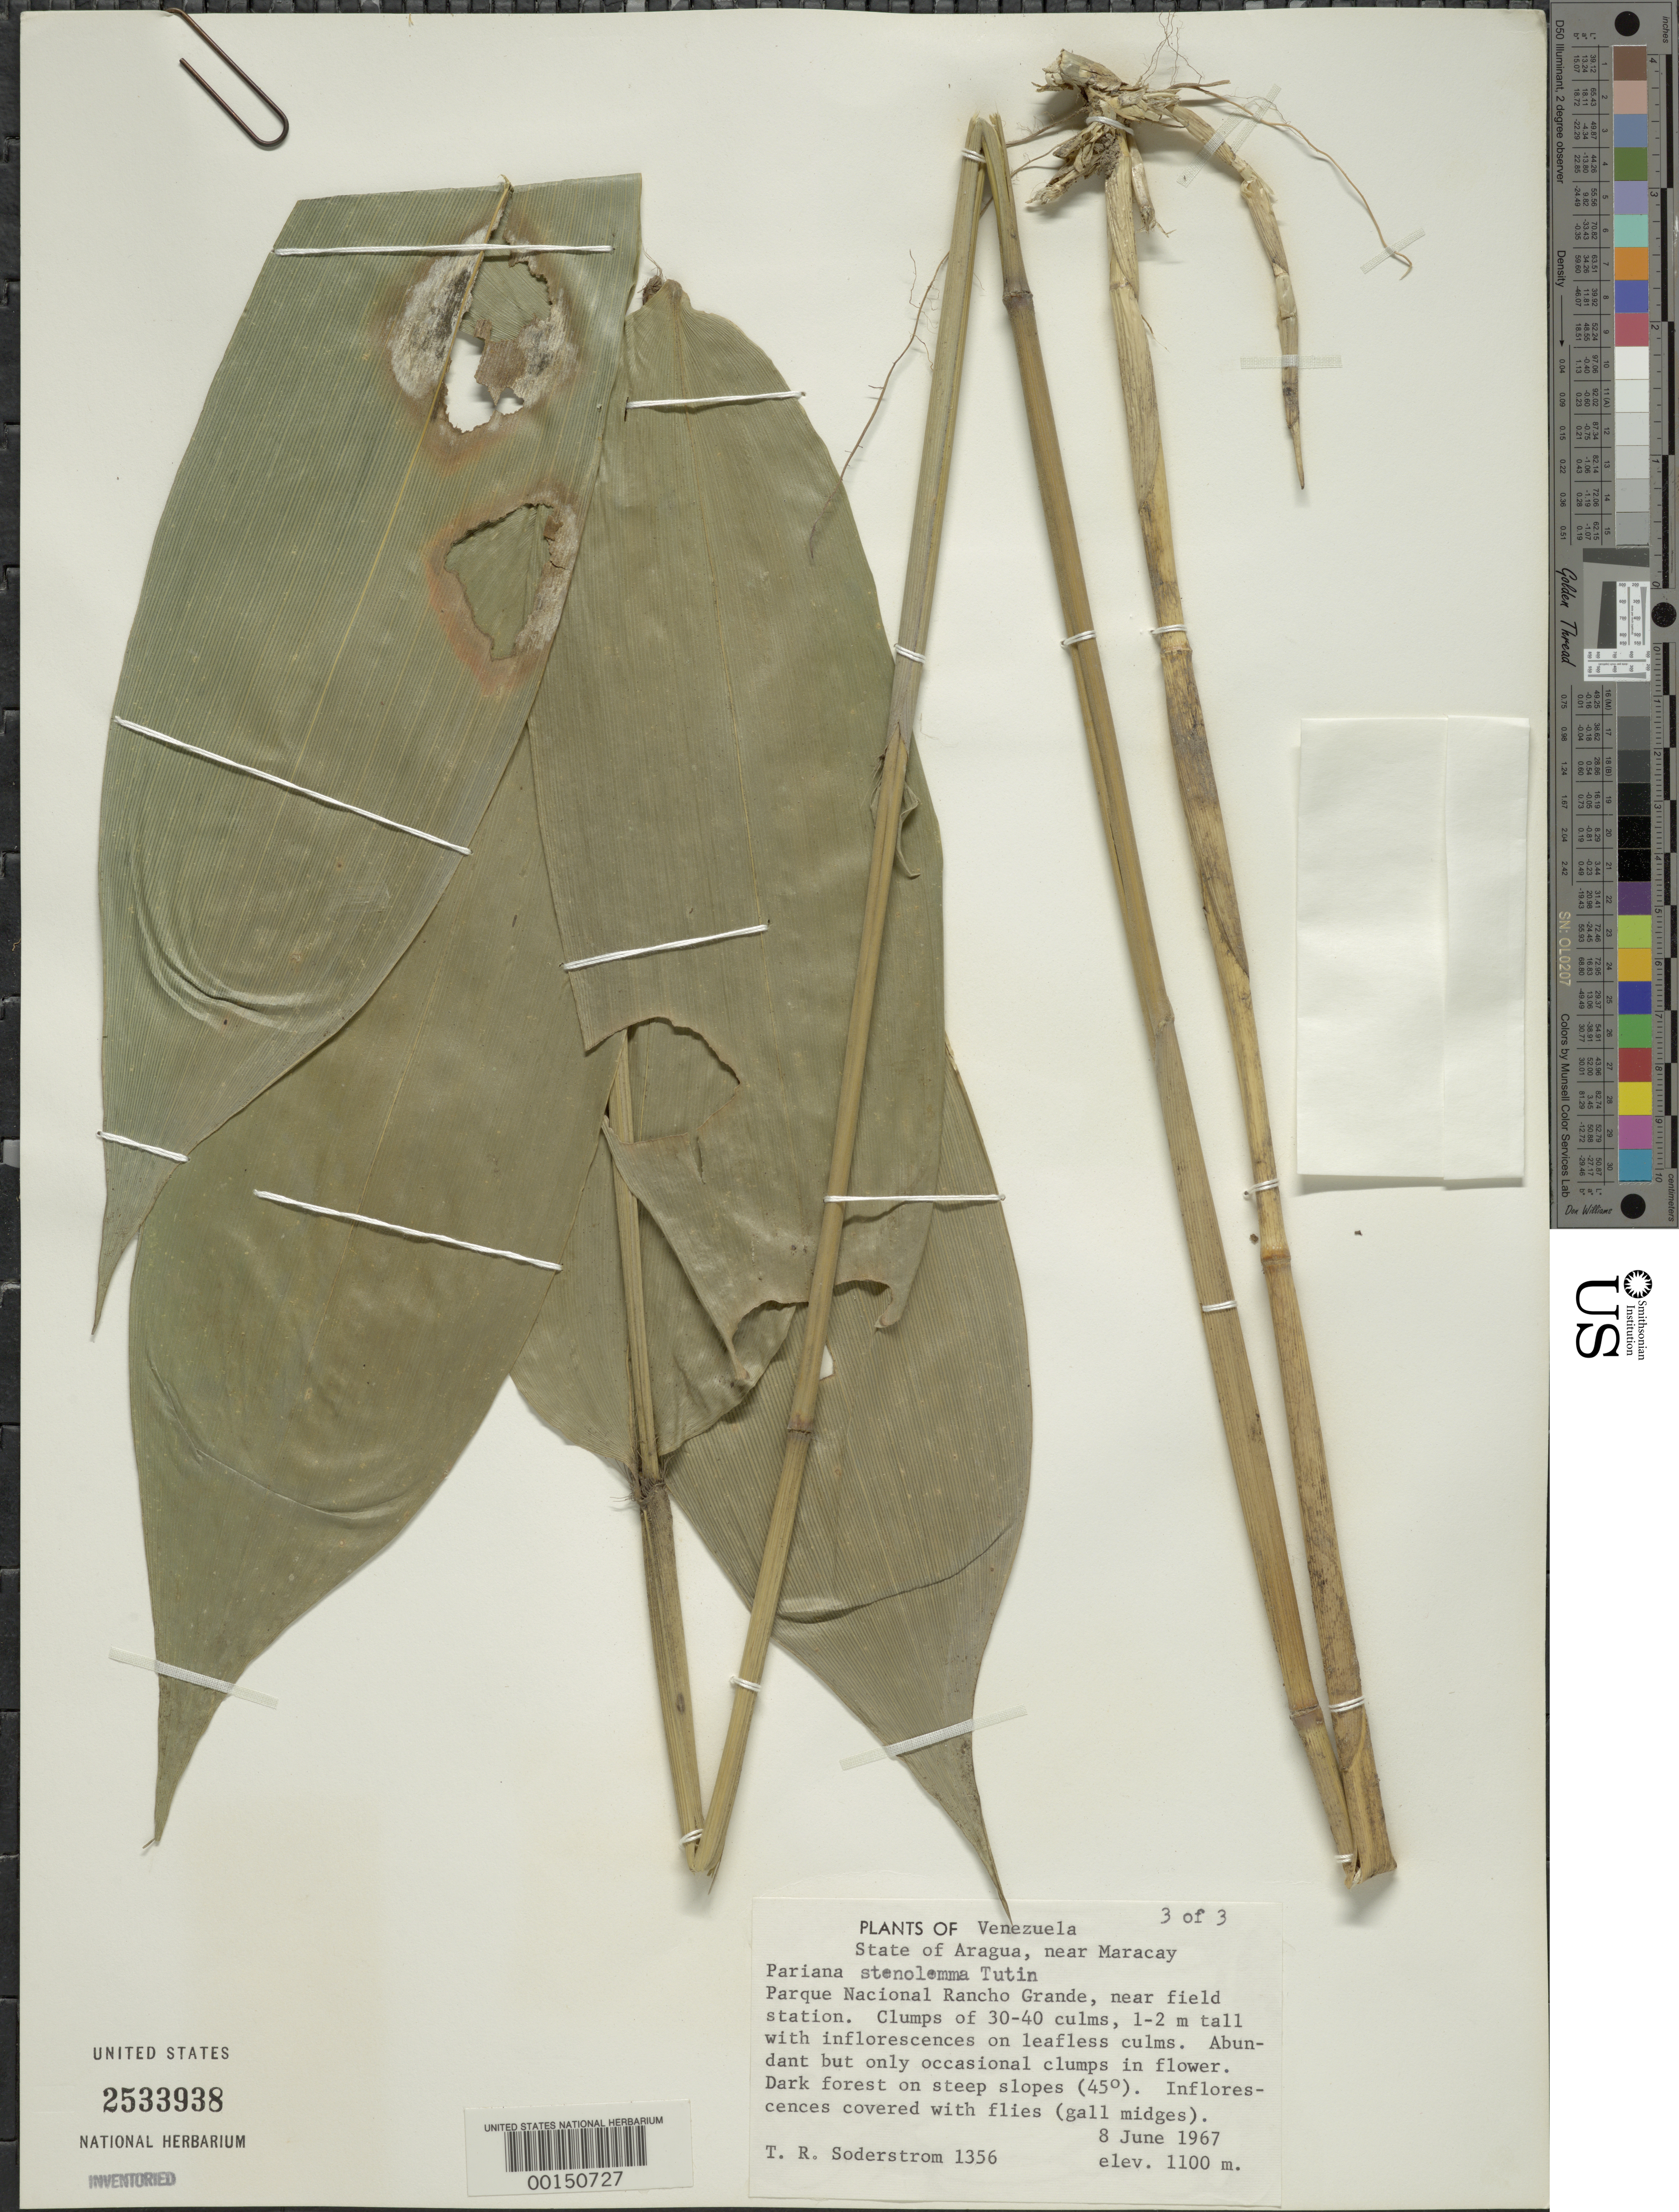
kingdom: Plantae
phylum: Tracheophyta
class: Liliopsida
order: Poales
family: Poaceae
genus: Pariana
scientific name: Pariana stenolemma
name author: Tutin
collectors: T. R. Soderstrom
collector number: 1356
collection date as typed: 08 Jun 1967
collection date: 1967-06-08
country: Venezuela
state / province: Aragua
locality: Maracay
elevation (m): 1100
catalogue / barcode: US 2533938